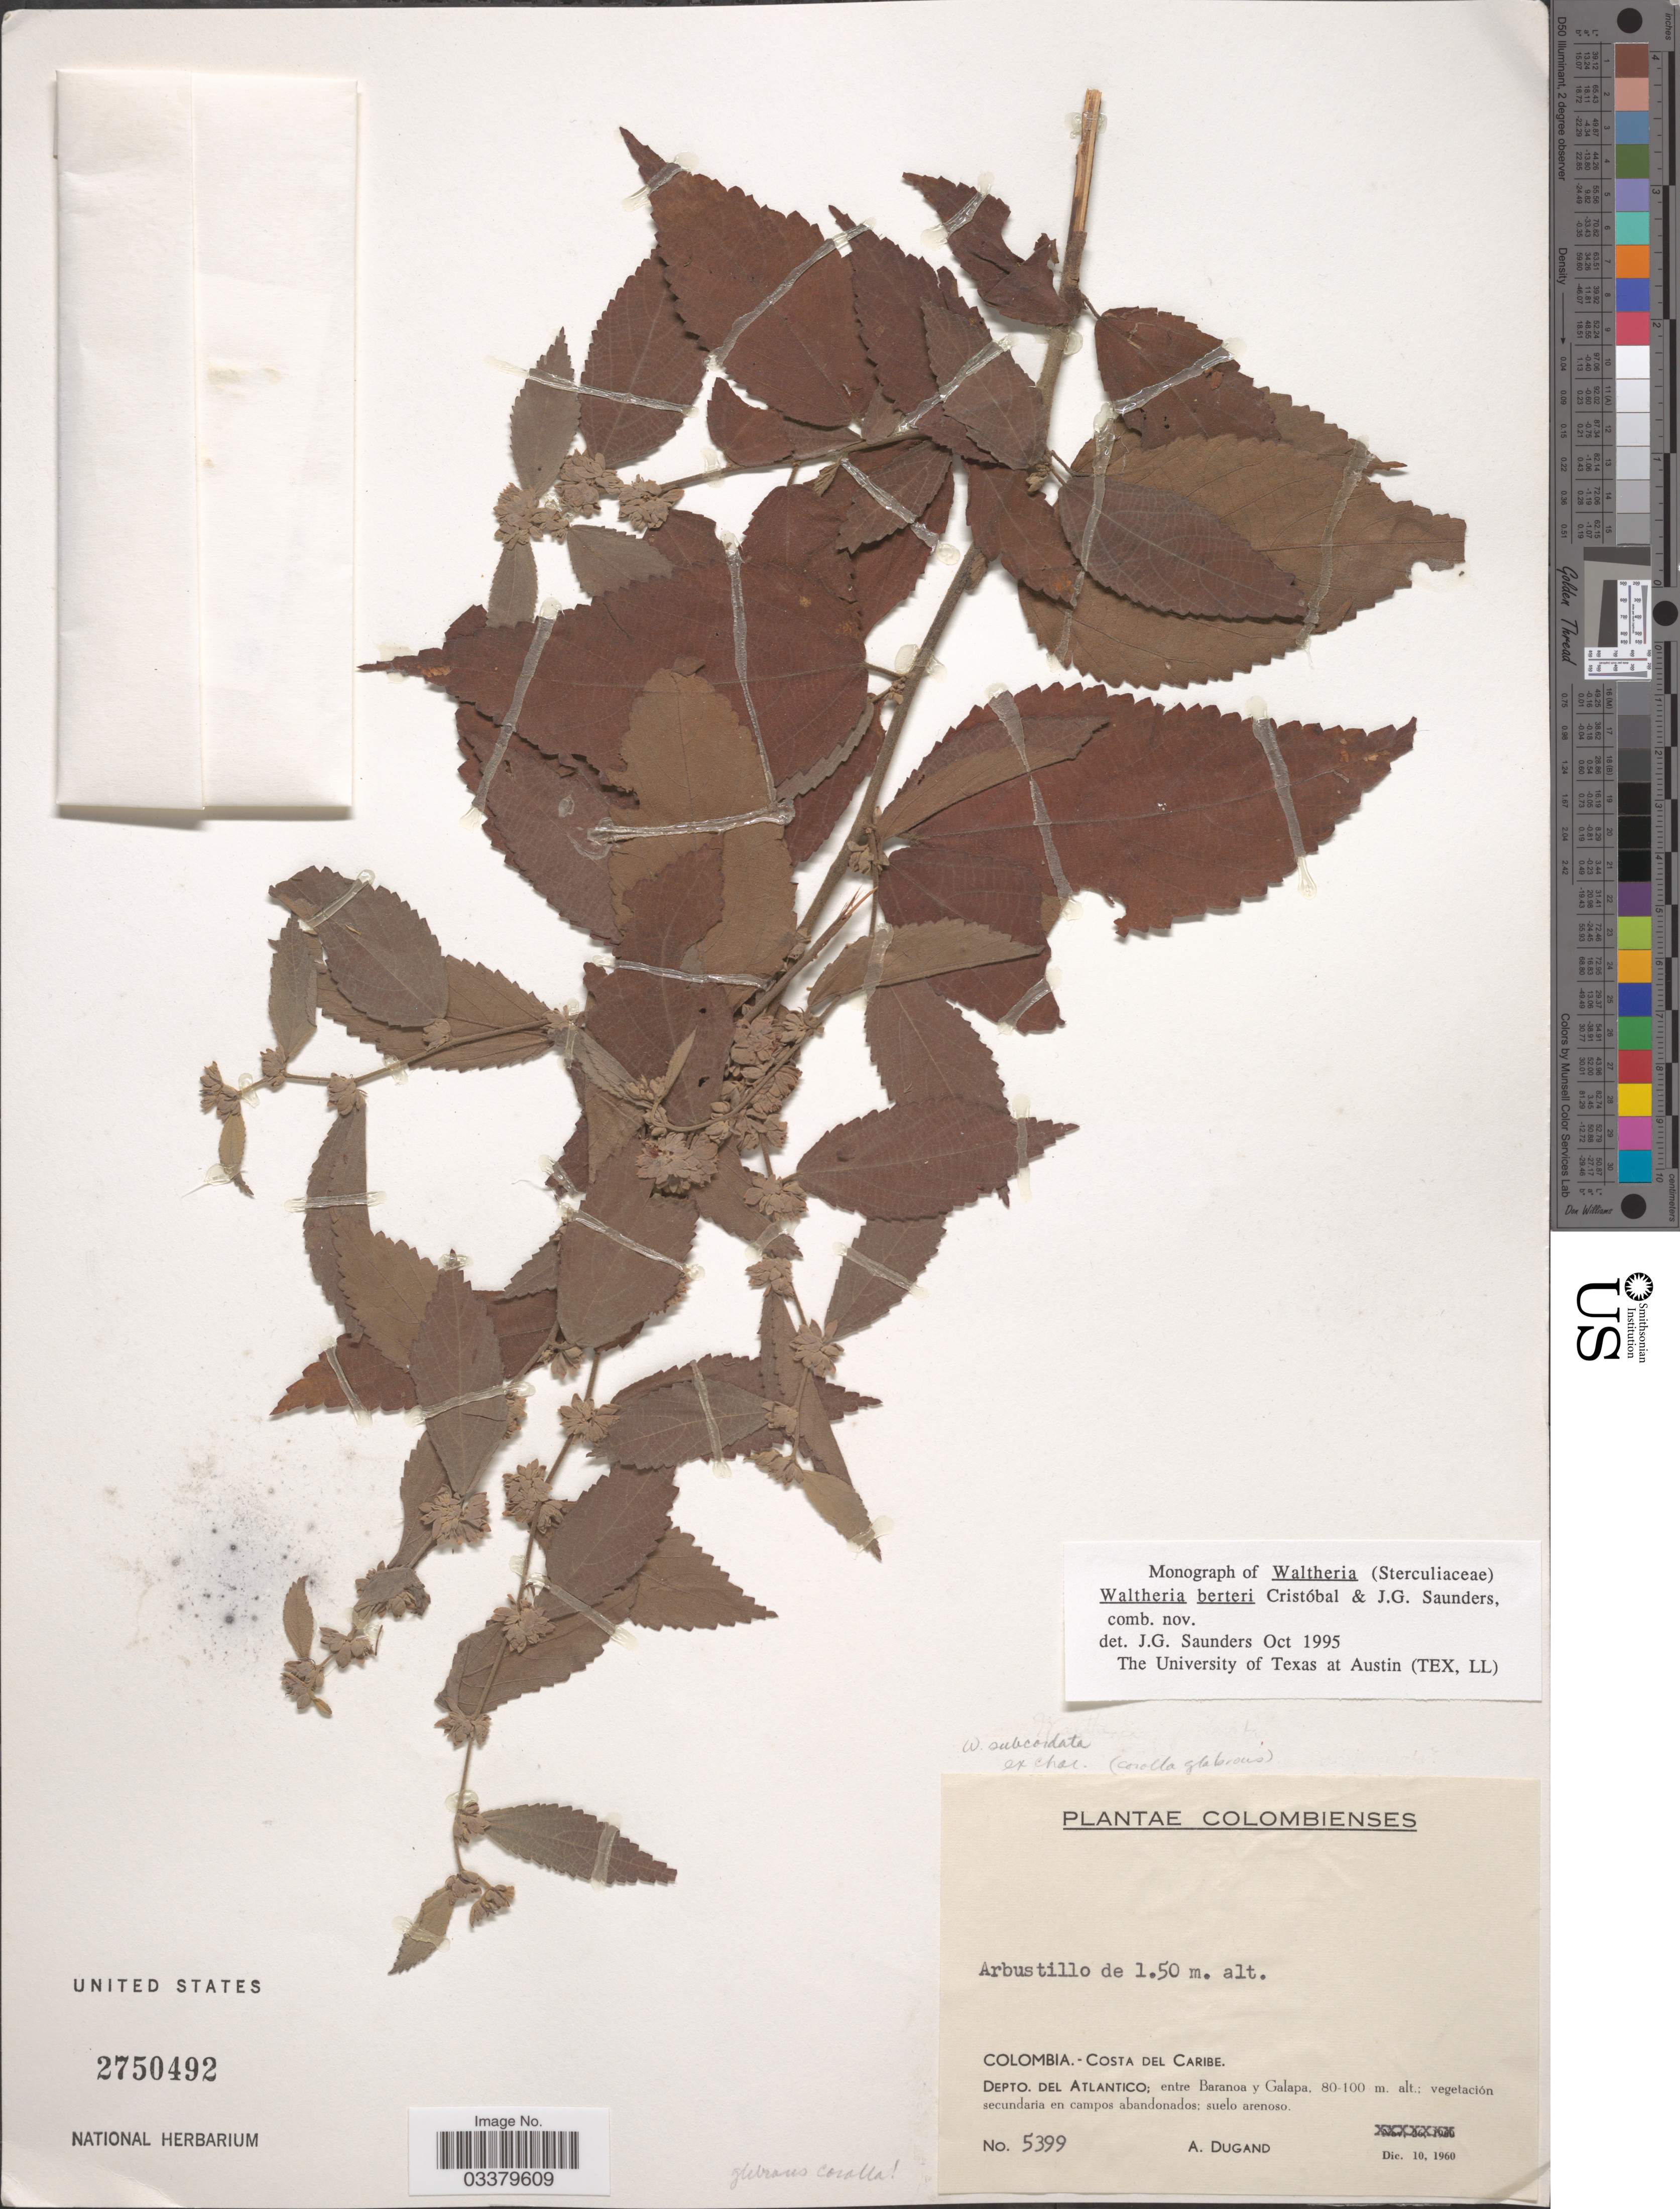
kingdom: Plantae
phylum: Tracheophyta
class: Magnoliopsida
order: Malvales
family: Malvaceae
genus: Waltheria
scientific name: Waltheria berteroi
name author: (Spreng.) J.G. Saunders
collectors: A. Dugand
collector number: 5399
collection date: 1960-12-10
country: Colombia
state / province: Atlántico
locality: Costa del Caribe. Depto. del Atlantico; entre Baranoa y Galapa.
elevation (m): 80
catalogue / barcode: US 2750492